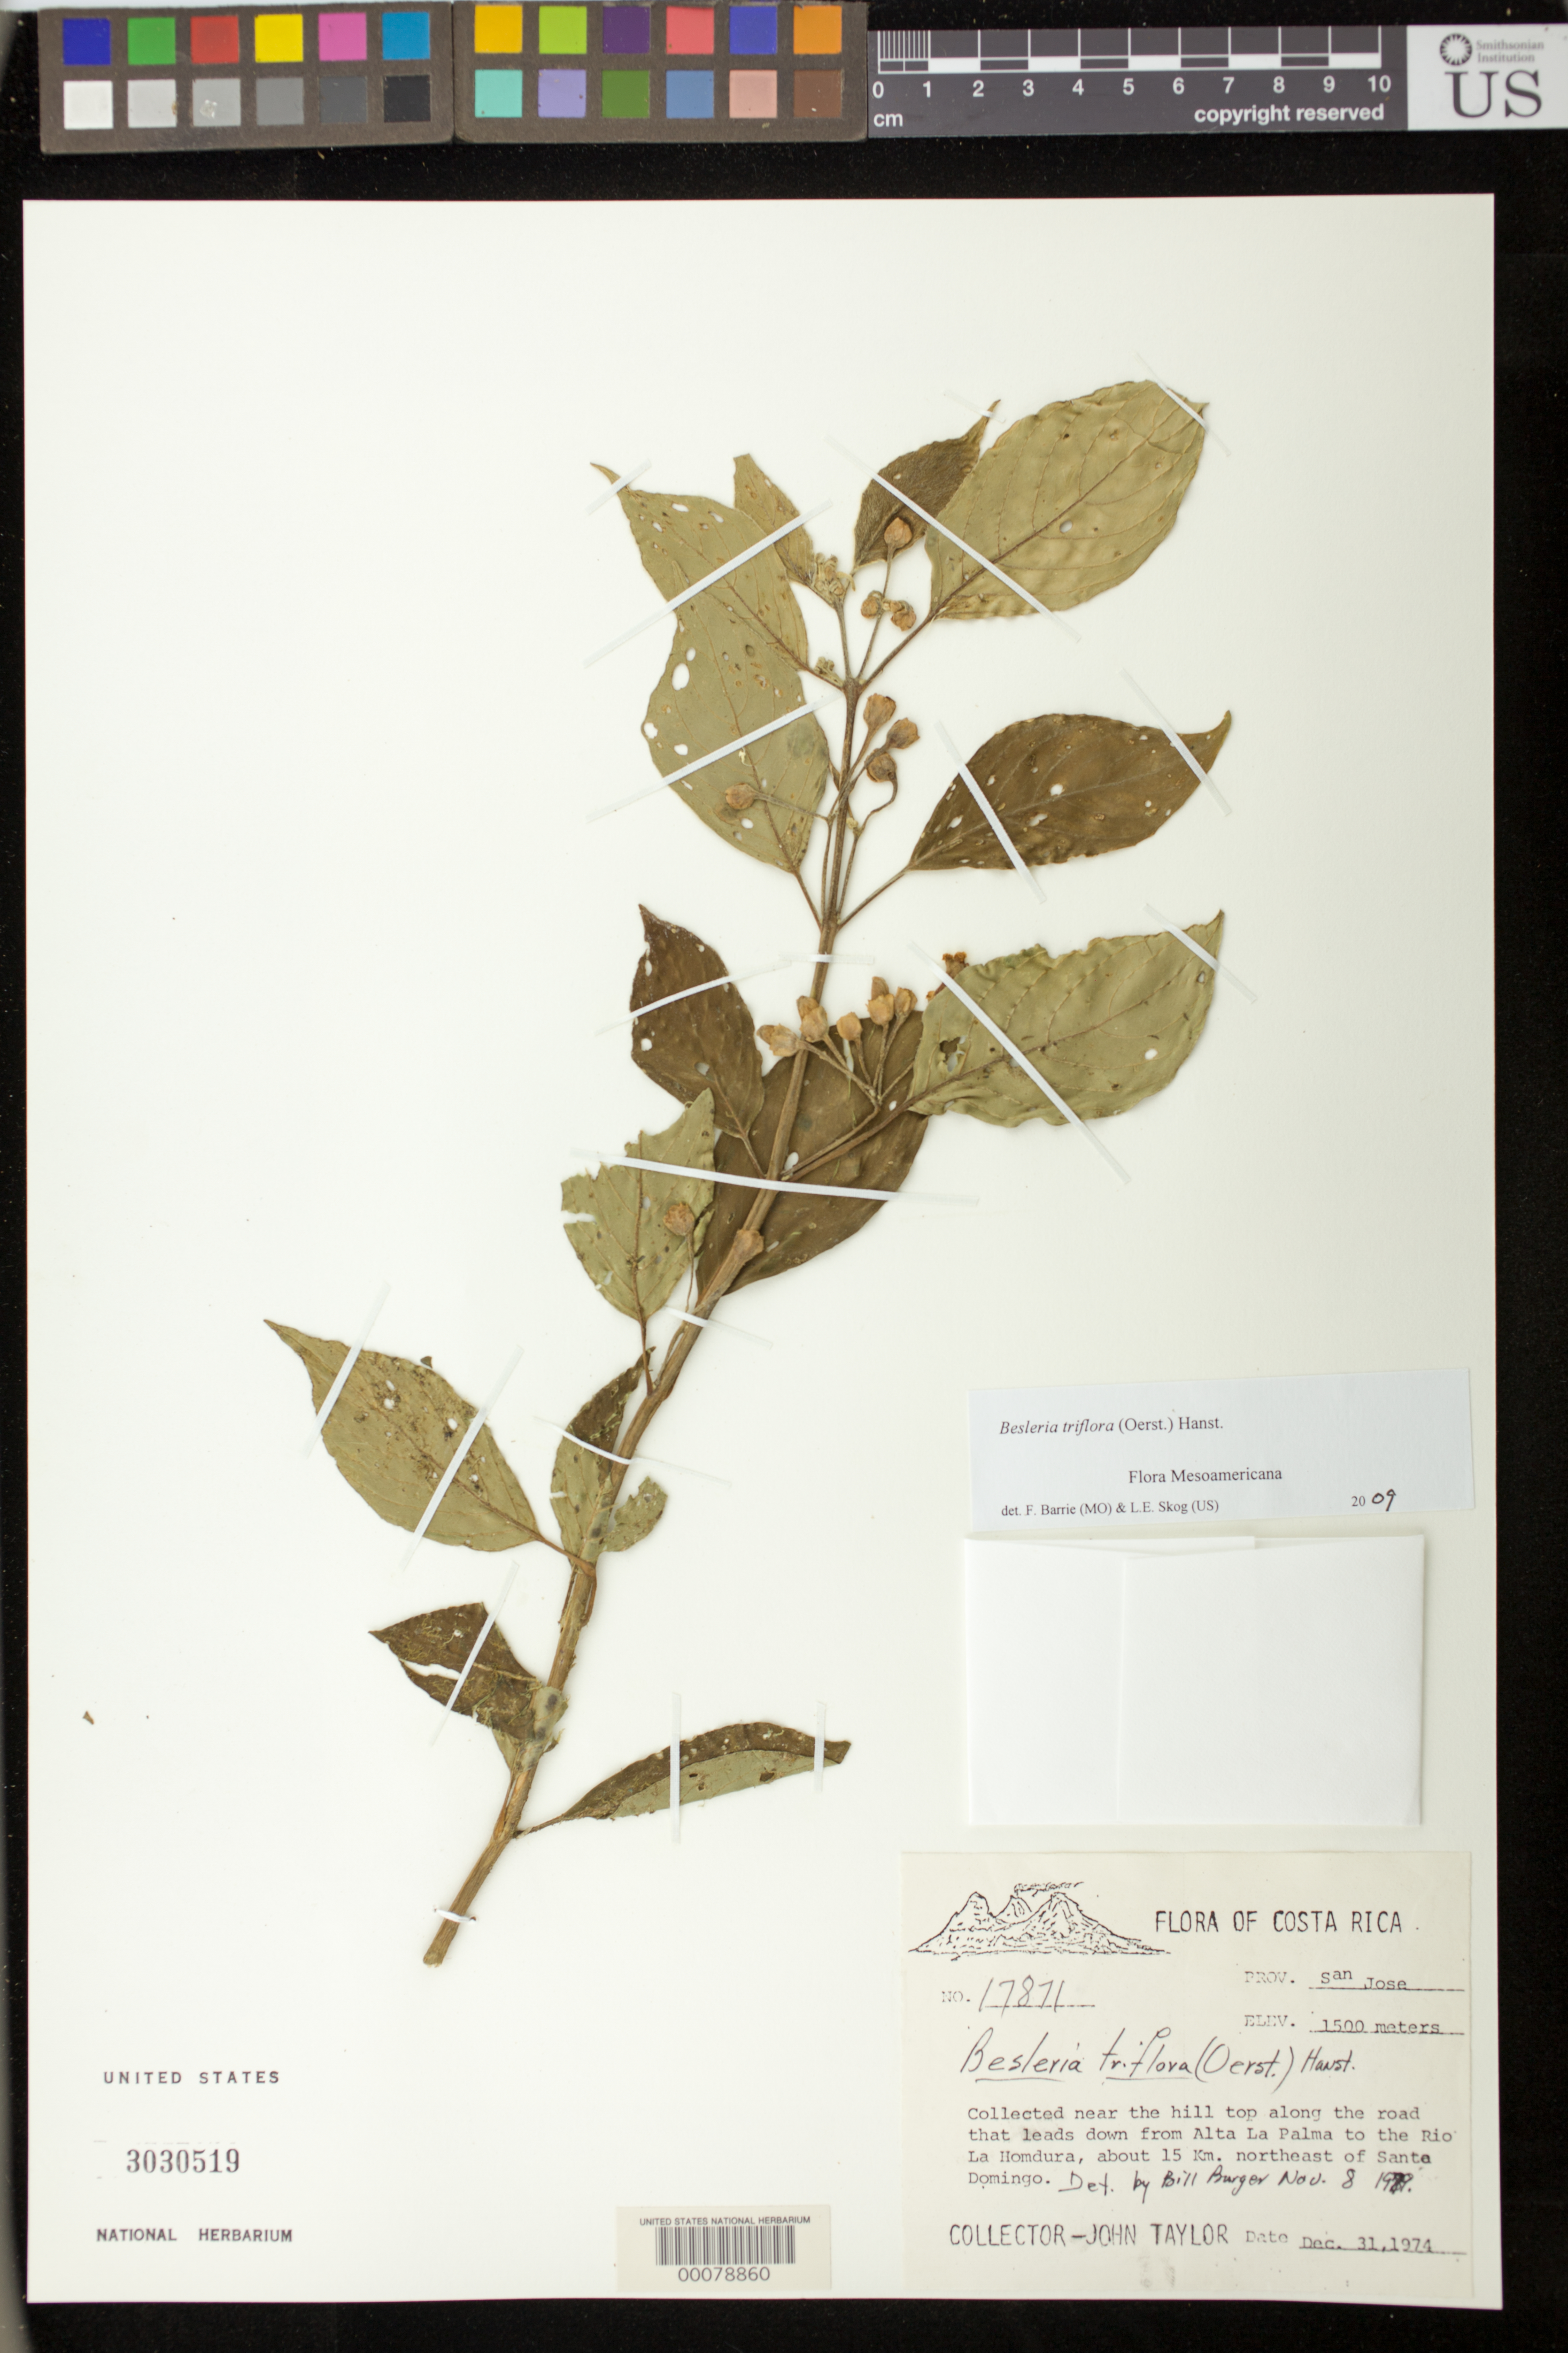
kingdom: Plantae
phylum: Tracheophyta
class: Magnoliopsida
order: Lamiales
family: Gesneriaceae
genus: Besleria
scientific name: Besleria triflora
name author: (Oerst.) Hanst.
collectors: J. Taylor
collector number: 17871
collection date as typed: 31 Dec 1974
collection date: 1974-12-31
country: Costa Rica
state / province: San José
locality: Along the rd that leads down from alta La Palma to the Rio La Hondura, about 15 km NE of Santa Domingo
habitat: Collected near the hill top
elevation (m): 1500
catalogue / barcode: US 3030519